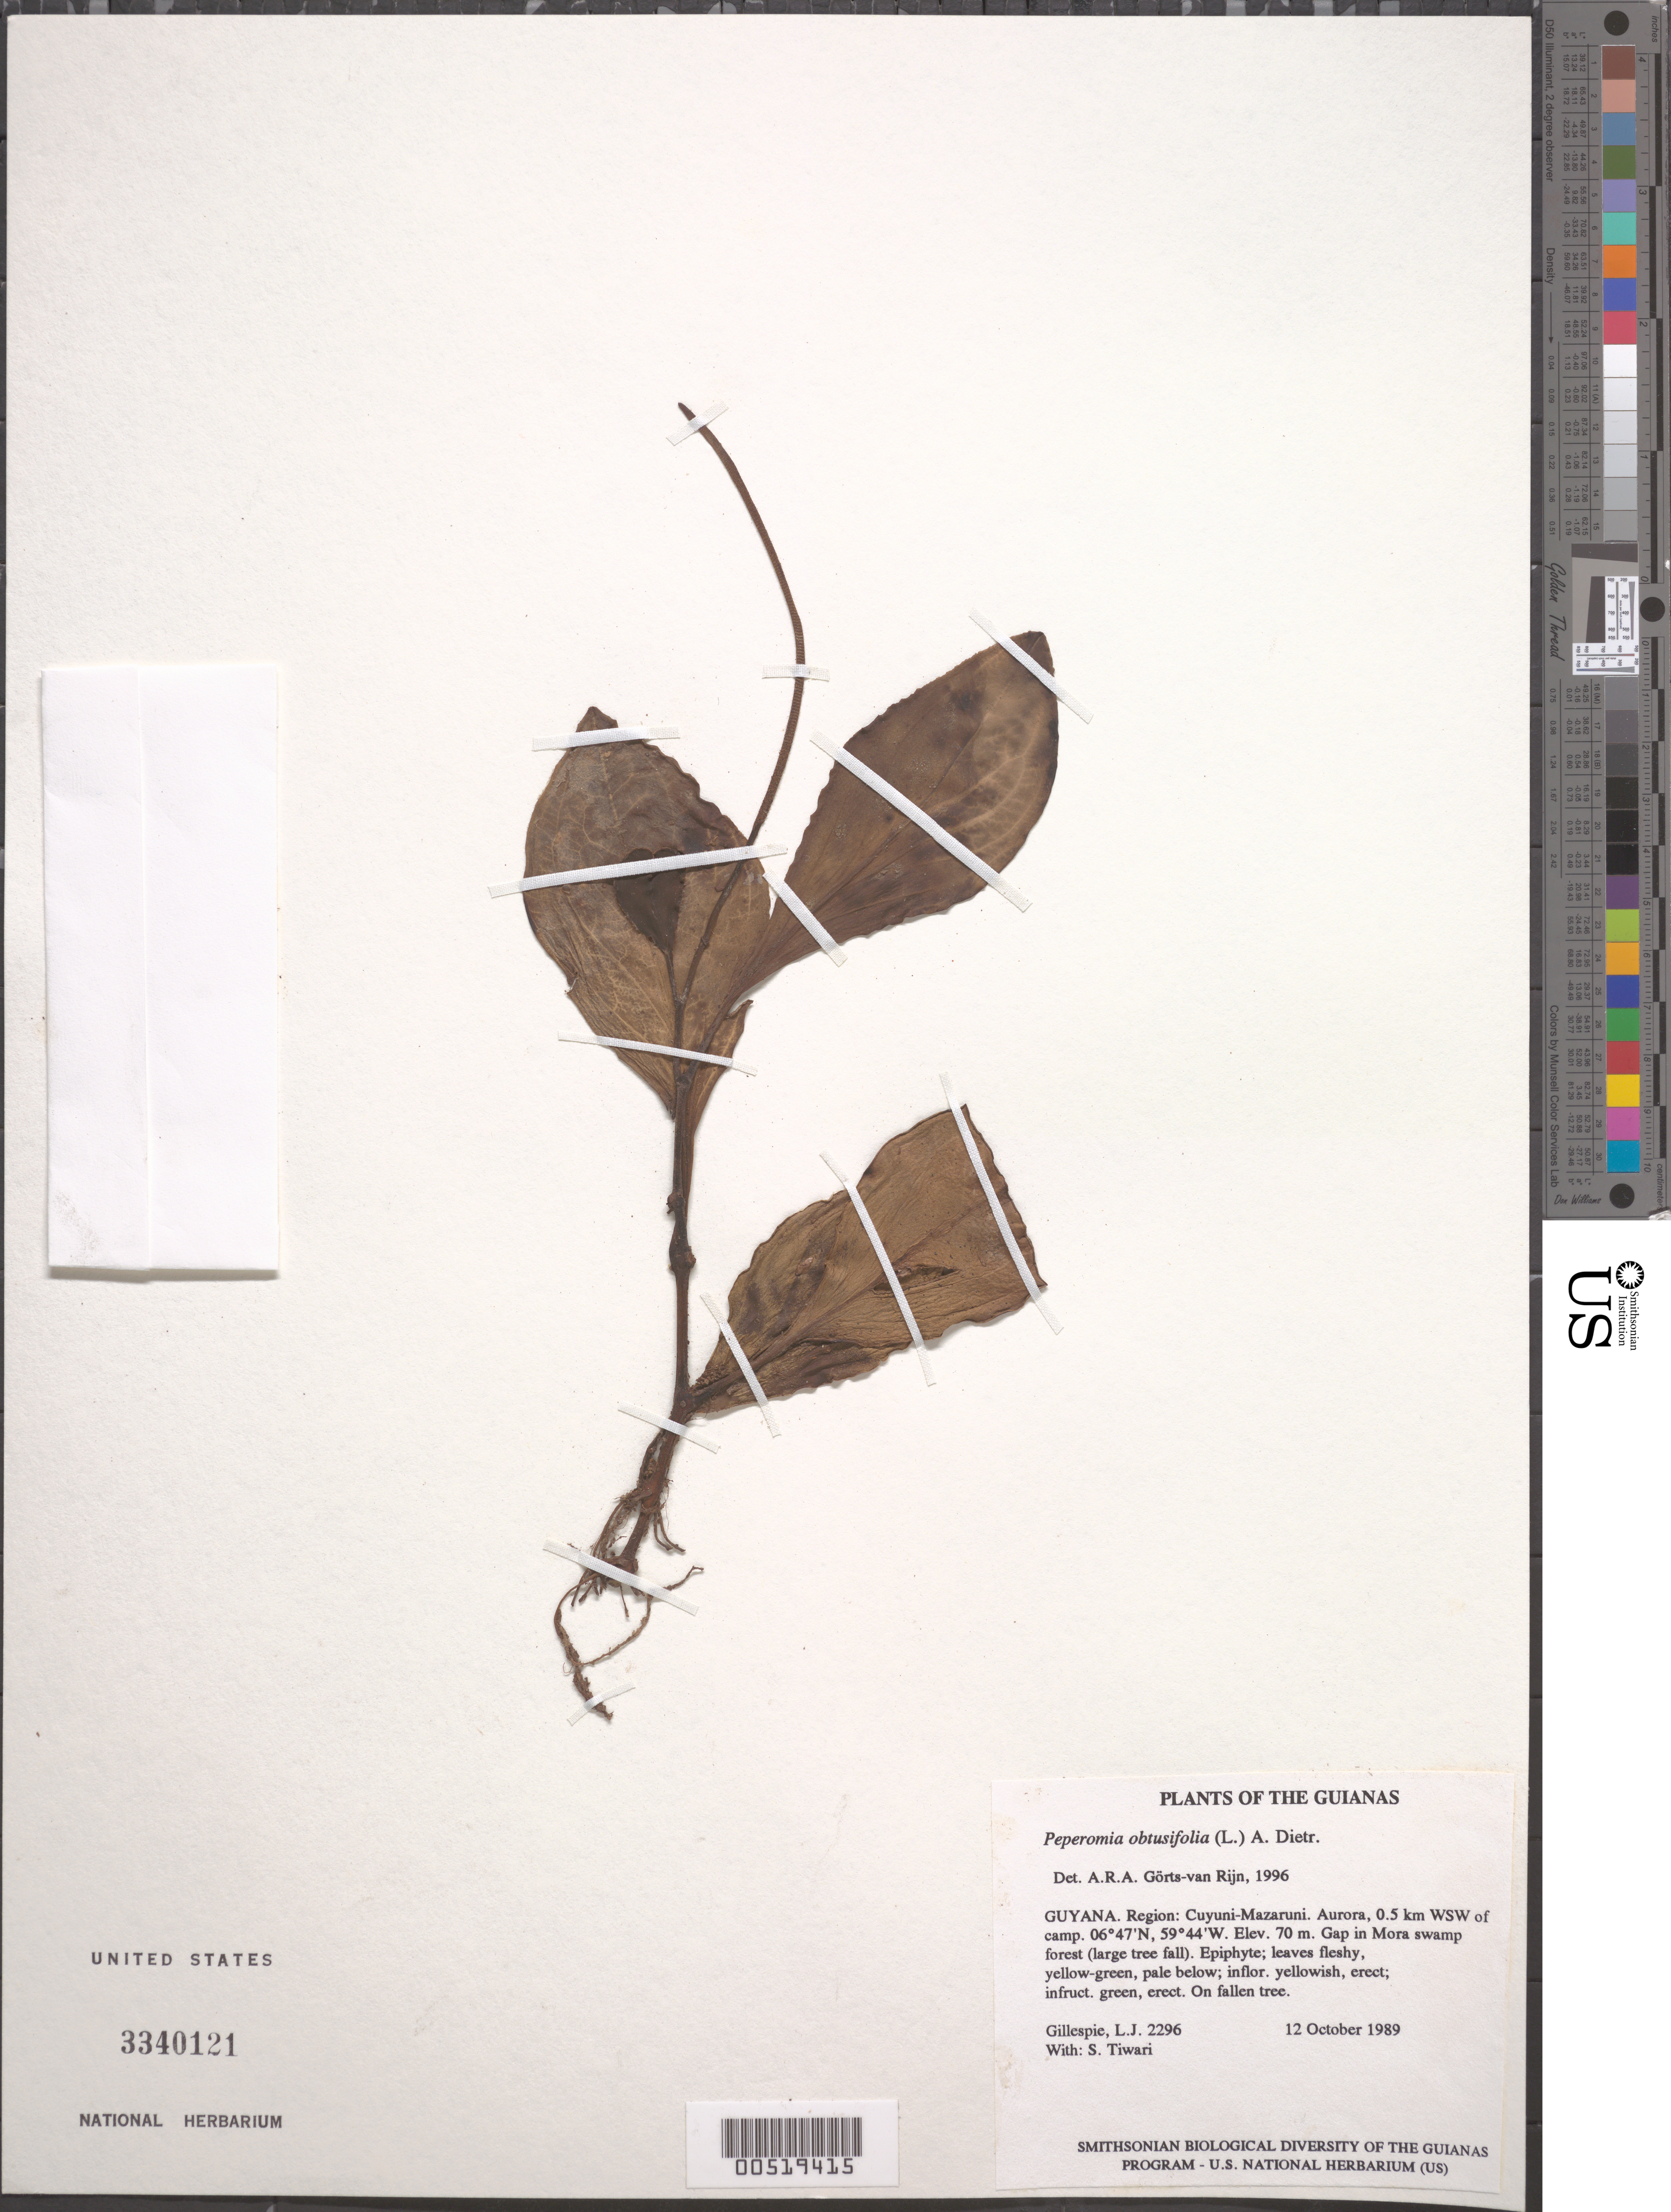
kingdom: Plantae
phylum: Tracheophyta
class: Magnoliopsida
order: Piperales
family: Piperaceae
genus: Peperomia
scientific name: Peperomia obtusifolia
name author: (L.) A. Dietr.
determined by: Görts-van Rijn, A. R. A.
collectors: L. J. Gillespie & S. Tiwari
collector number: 2296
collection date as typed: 12 October 1989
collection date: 1989-10-12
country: Guyana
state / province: Cuyuni-Mazaruni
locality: Aurora, 0.5 km WSW of camp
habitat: Gap in Mora swamp forest (large tree fall)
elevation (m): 70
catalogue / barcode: US 3340121